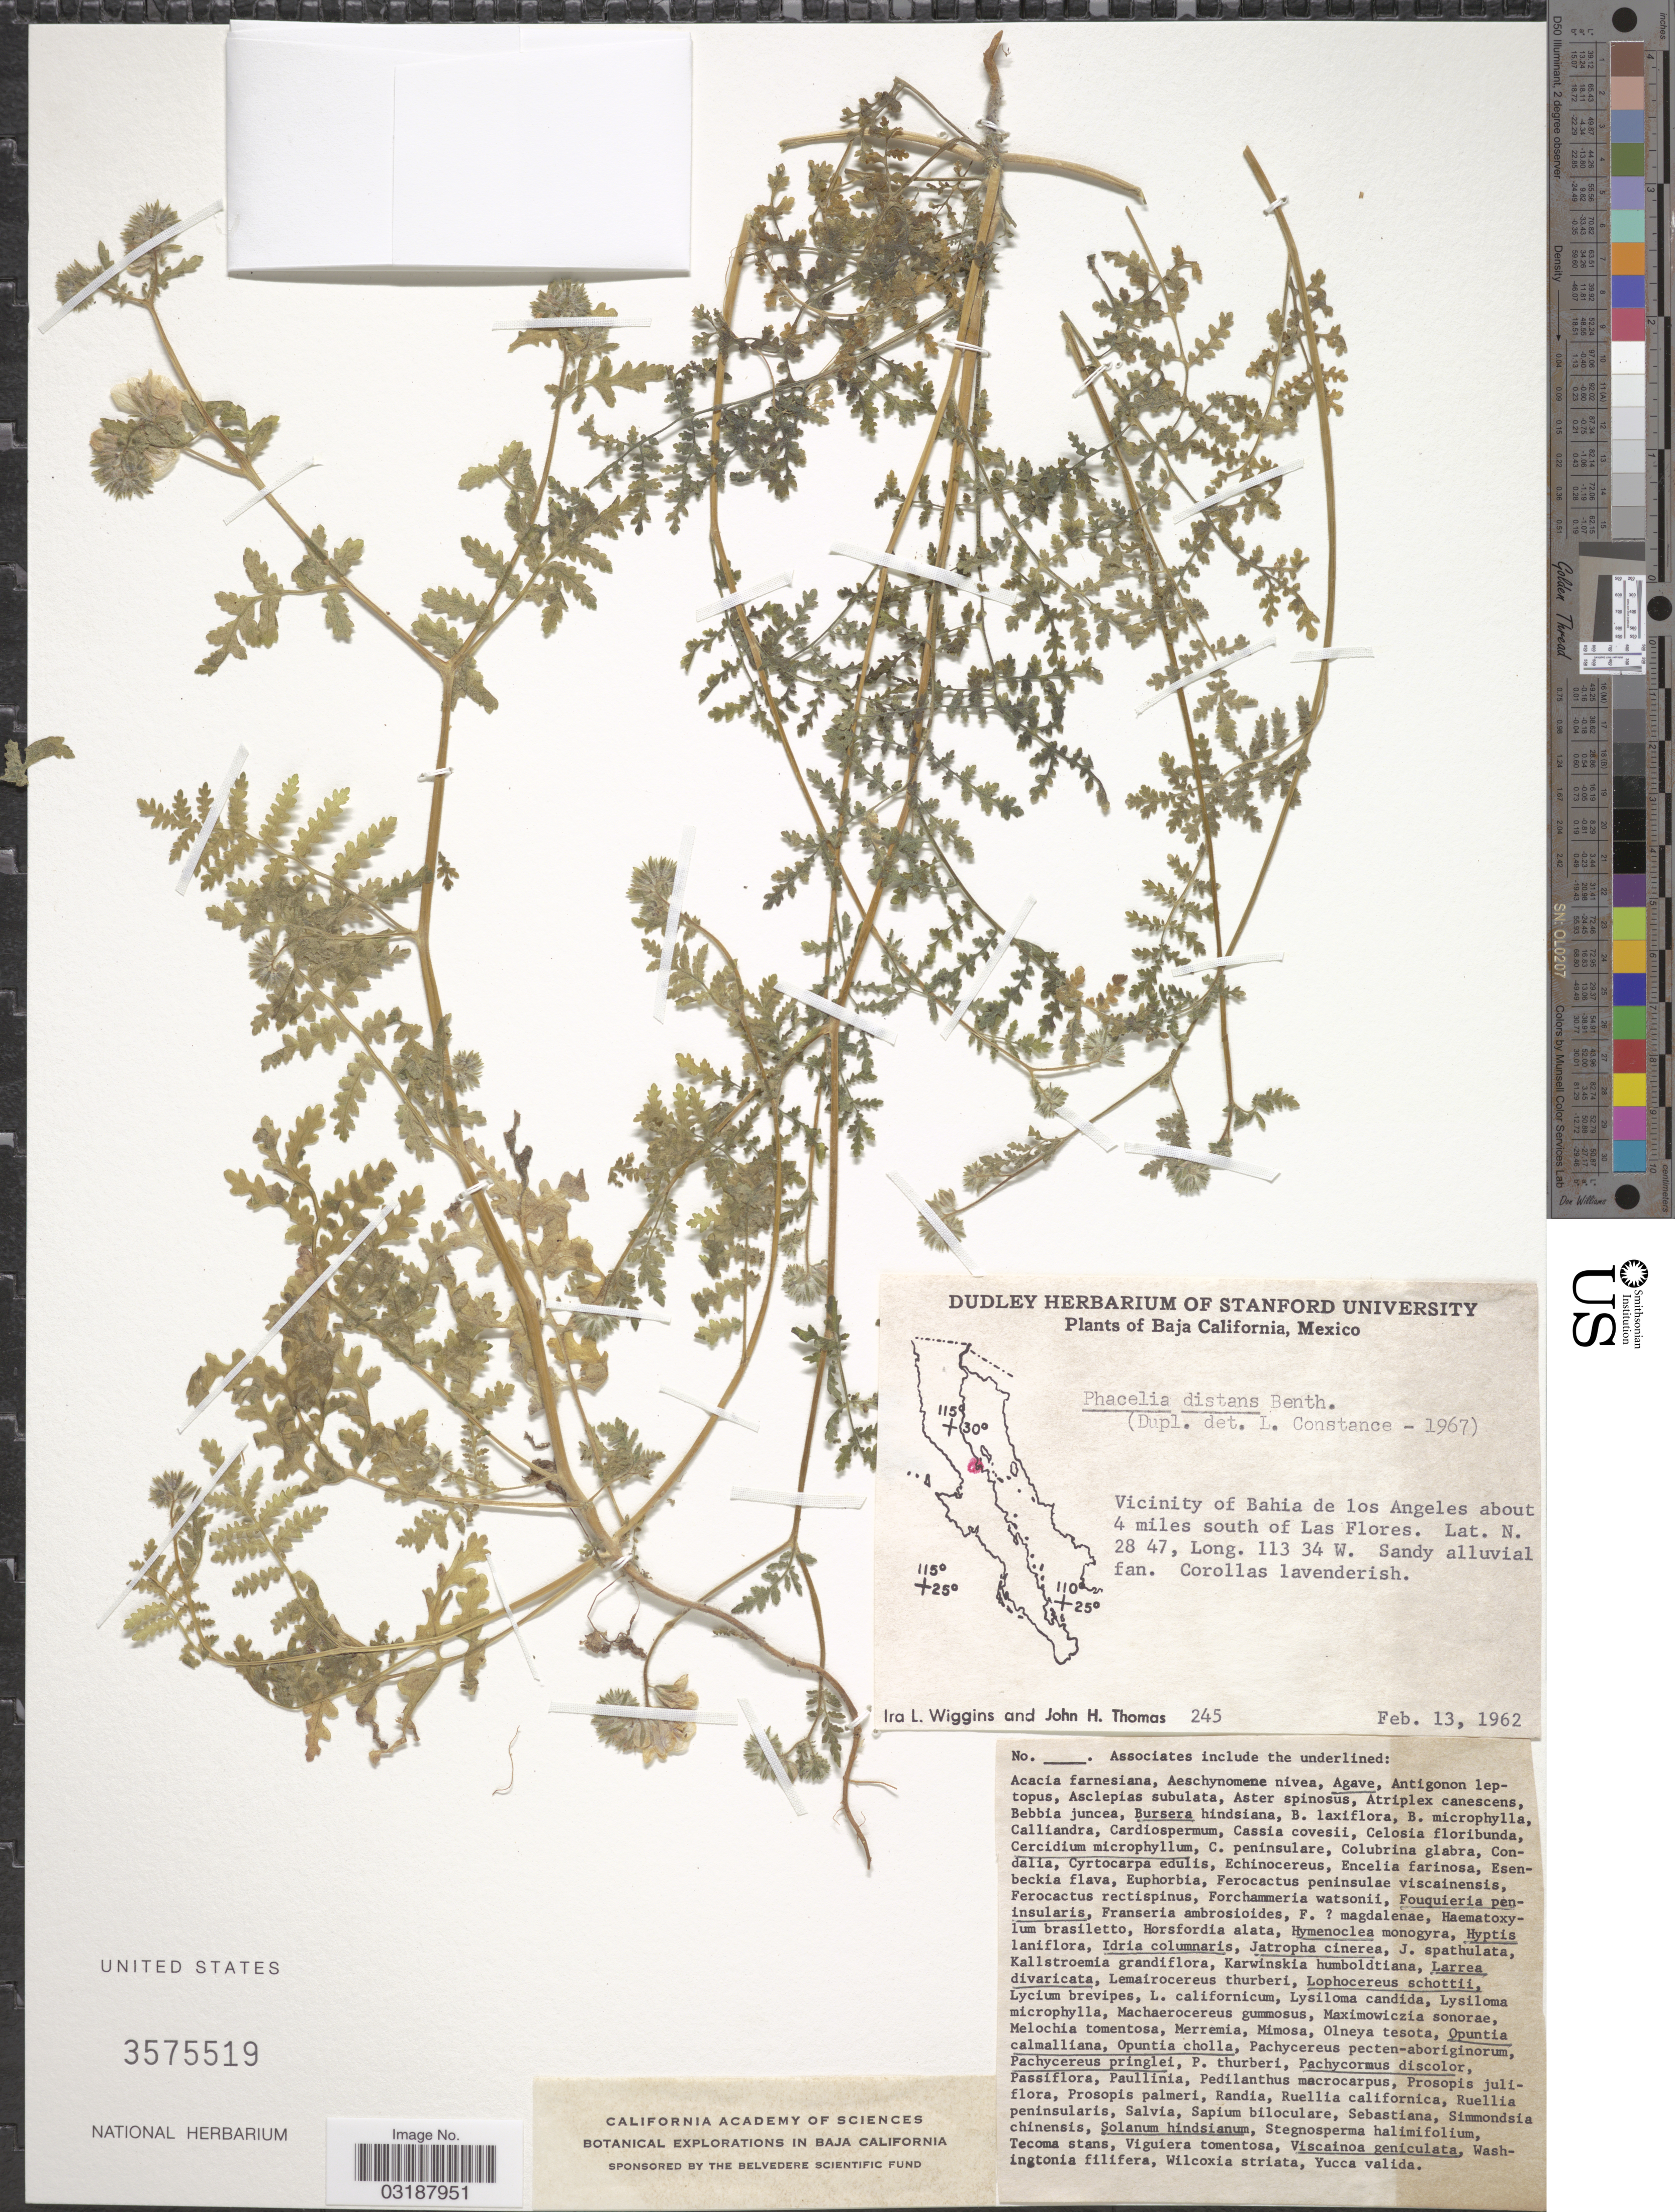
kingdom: Plantae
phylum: Tracheophyta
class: Magnoliopsida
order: Boraginales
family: Hydrophyllaceae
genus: Phacelia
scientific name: Phacelia distans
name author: Benth.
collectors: I. L. Wiggins & J. H. Thomas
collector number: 245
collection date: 1962-02-13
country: Mexico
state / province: Baja California Norte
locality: Vicinity of Bahia de los Angeles about 4 miles south of Las Flores.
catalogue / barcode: US 3575519